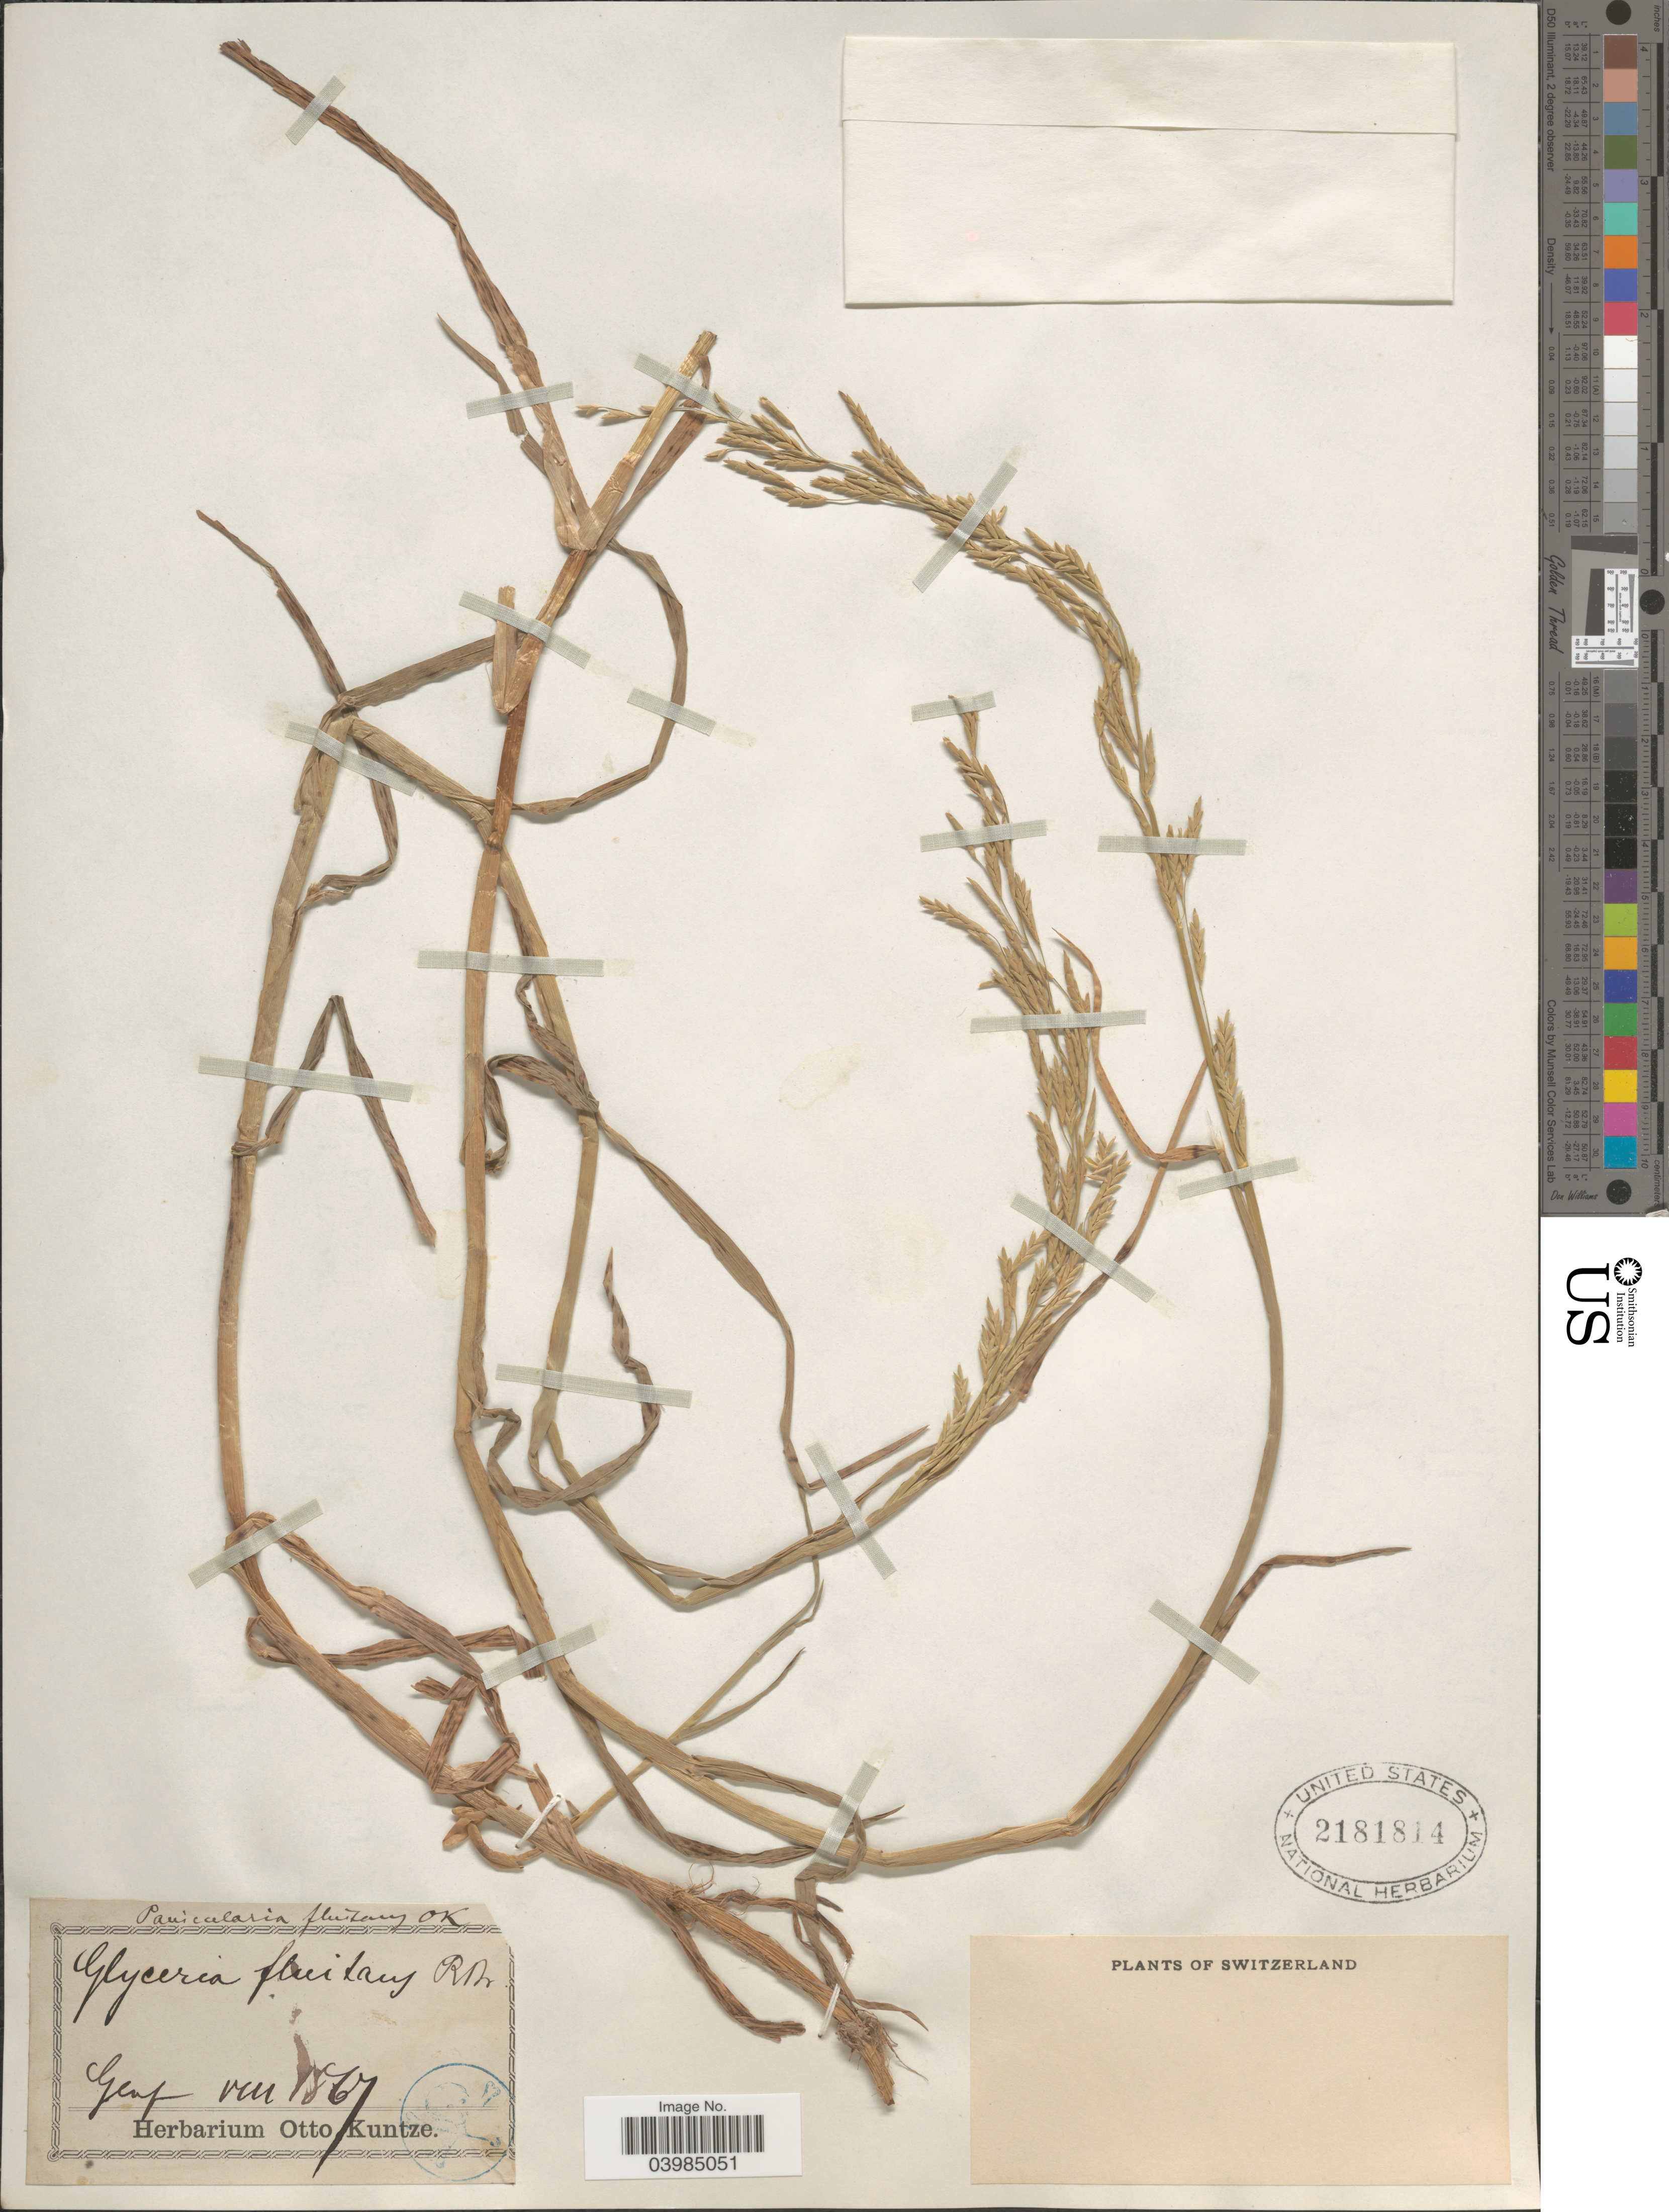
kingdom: Plantae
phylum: Tracheophyta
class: Liliopsida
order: Poales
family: Poaceae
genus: Glyceria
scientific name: Glyceria fluitans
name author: (L.) R. Br.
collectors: ex herb. Otto Kuntze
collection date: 1867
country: Switzerland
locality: Genf.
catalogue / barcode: US 2181814